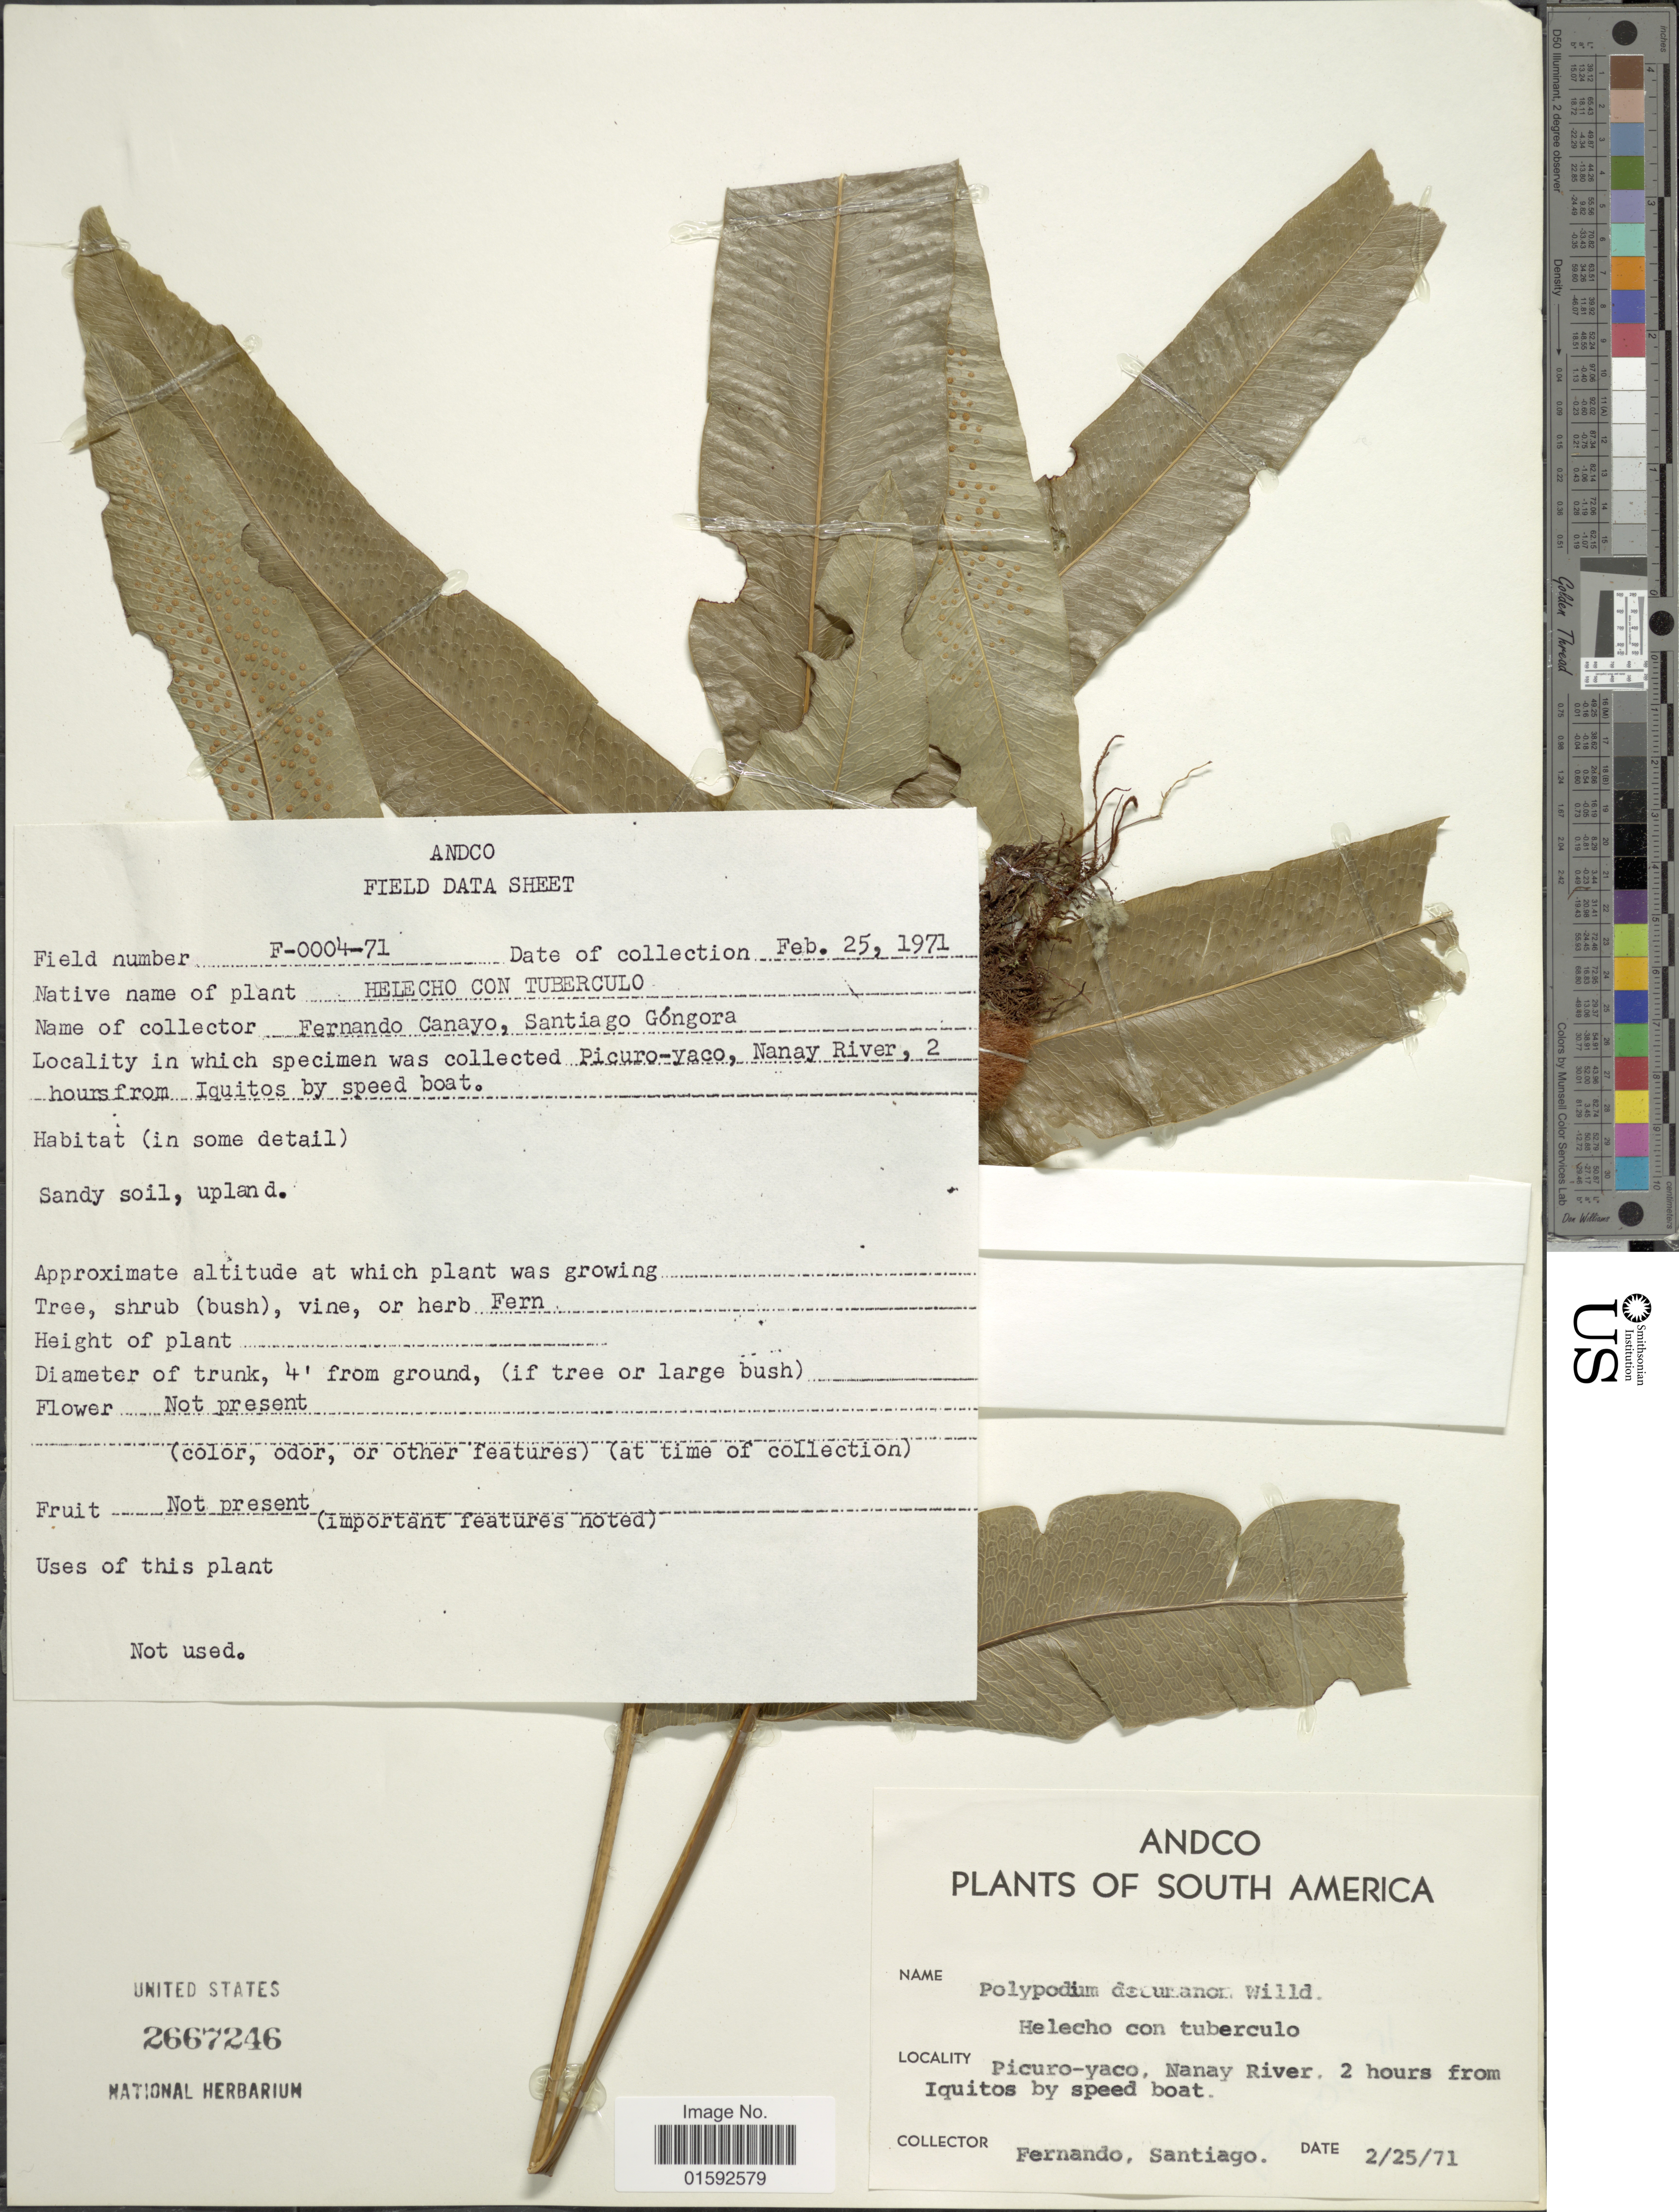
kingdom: Plantae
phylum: Tracheophyta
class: Polypodiopsida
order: Polypodiales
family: Polypodiaceae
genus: Phlebodium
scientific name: Phlebodium decumanum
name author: (Willd.) J. Sm.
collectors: F. Canayo & S. Góngora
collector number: F-0004-71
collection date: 1971-02-25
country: Peru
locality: Andco, South America, Picuro-yaco, Nanay River, 2 hours from Iquitos by speed boat.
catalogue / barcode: US 2667246